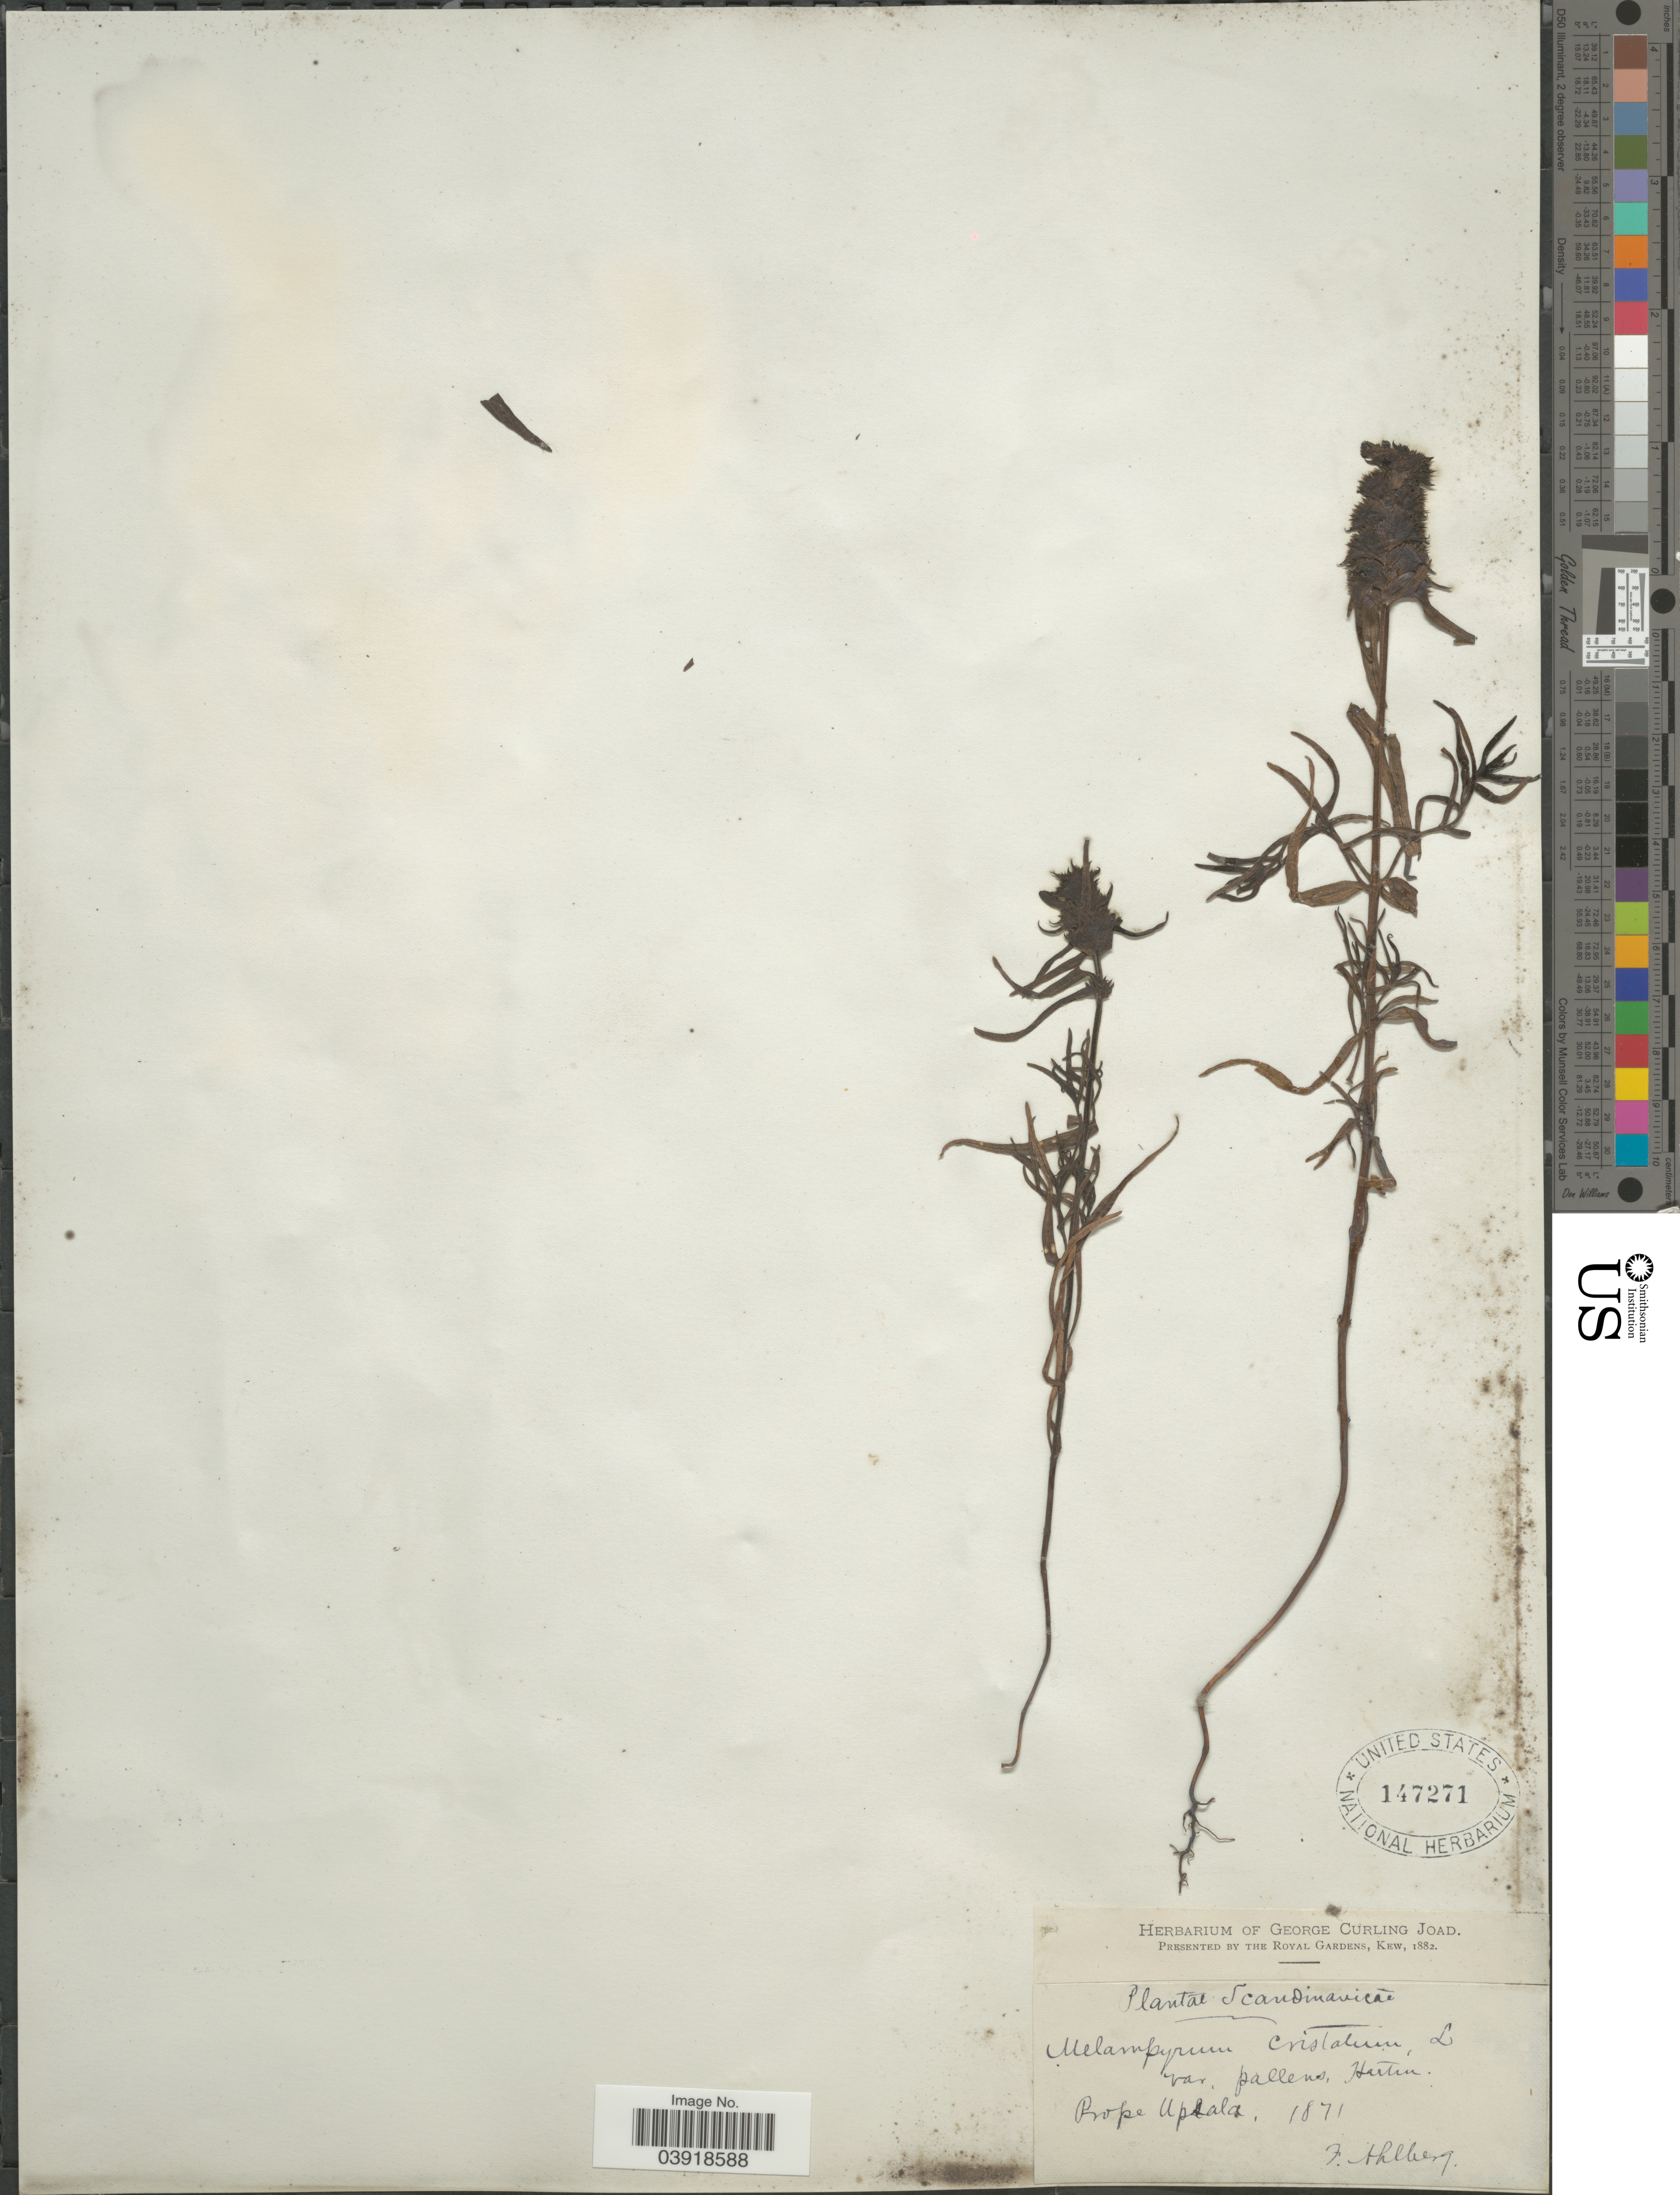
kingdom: Plantae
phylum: Tracheophyta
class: Magnoliopsida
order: Lamiales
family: Orobanchaceae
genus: Melampyrum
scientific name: Melampyrum cristatum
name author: Hablitz ex Steud.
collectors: F. Ahlberg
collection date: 1871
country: Sweden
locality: Scandinavicae. Prope Upsala.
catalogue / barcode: US 147271